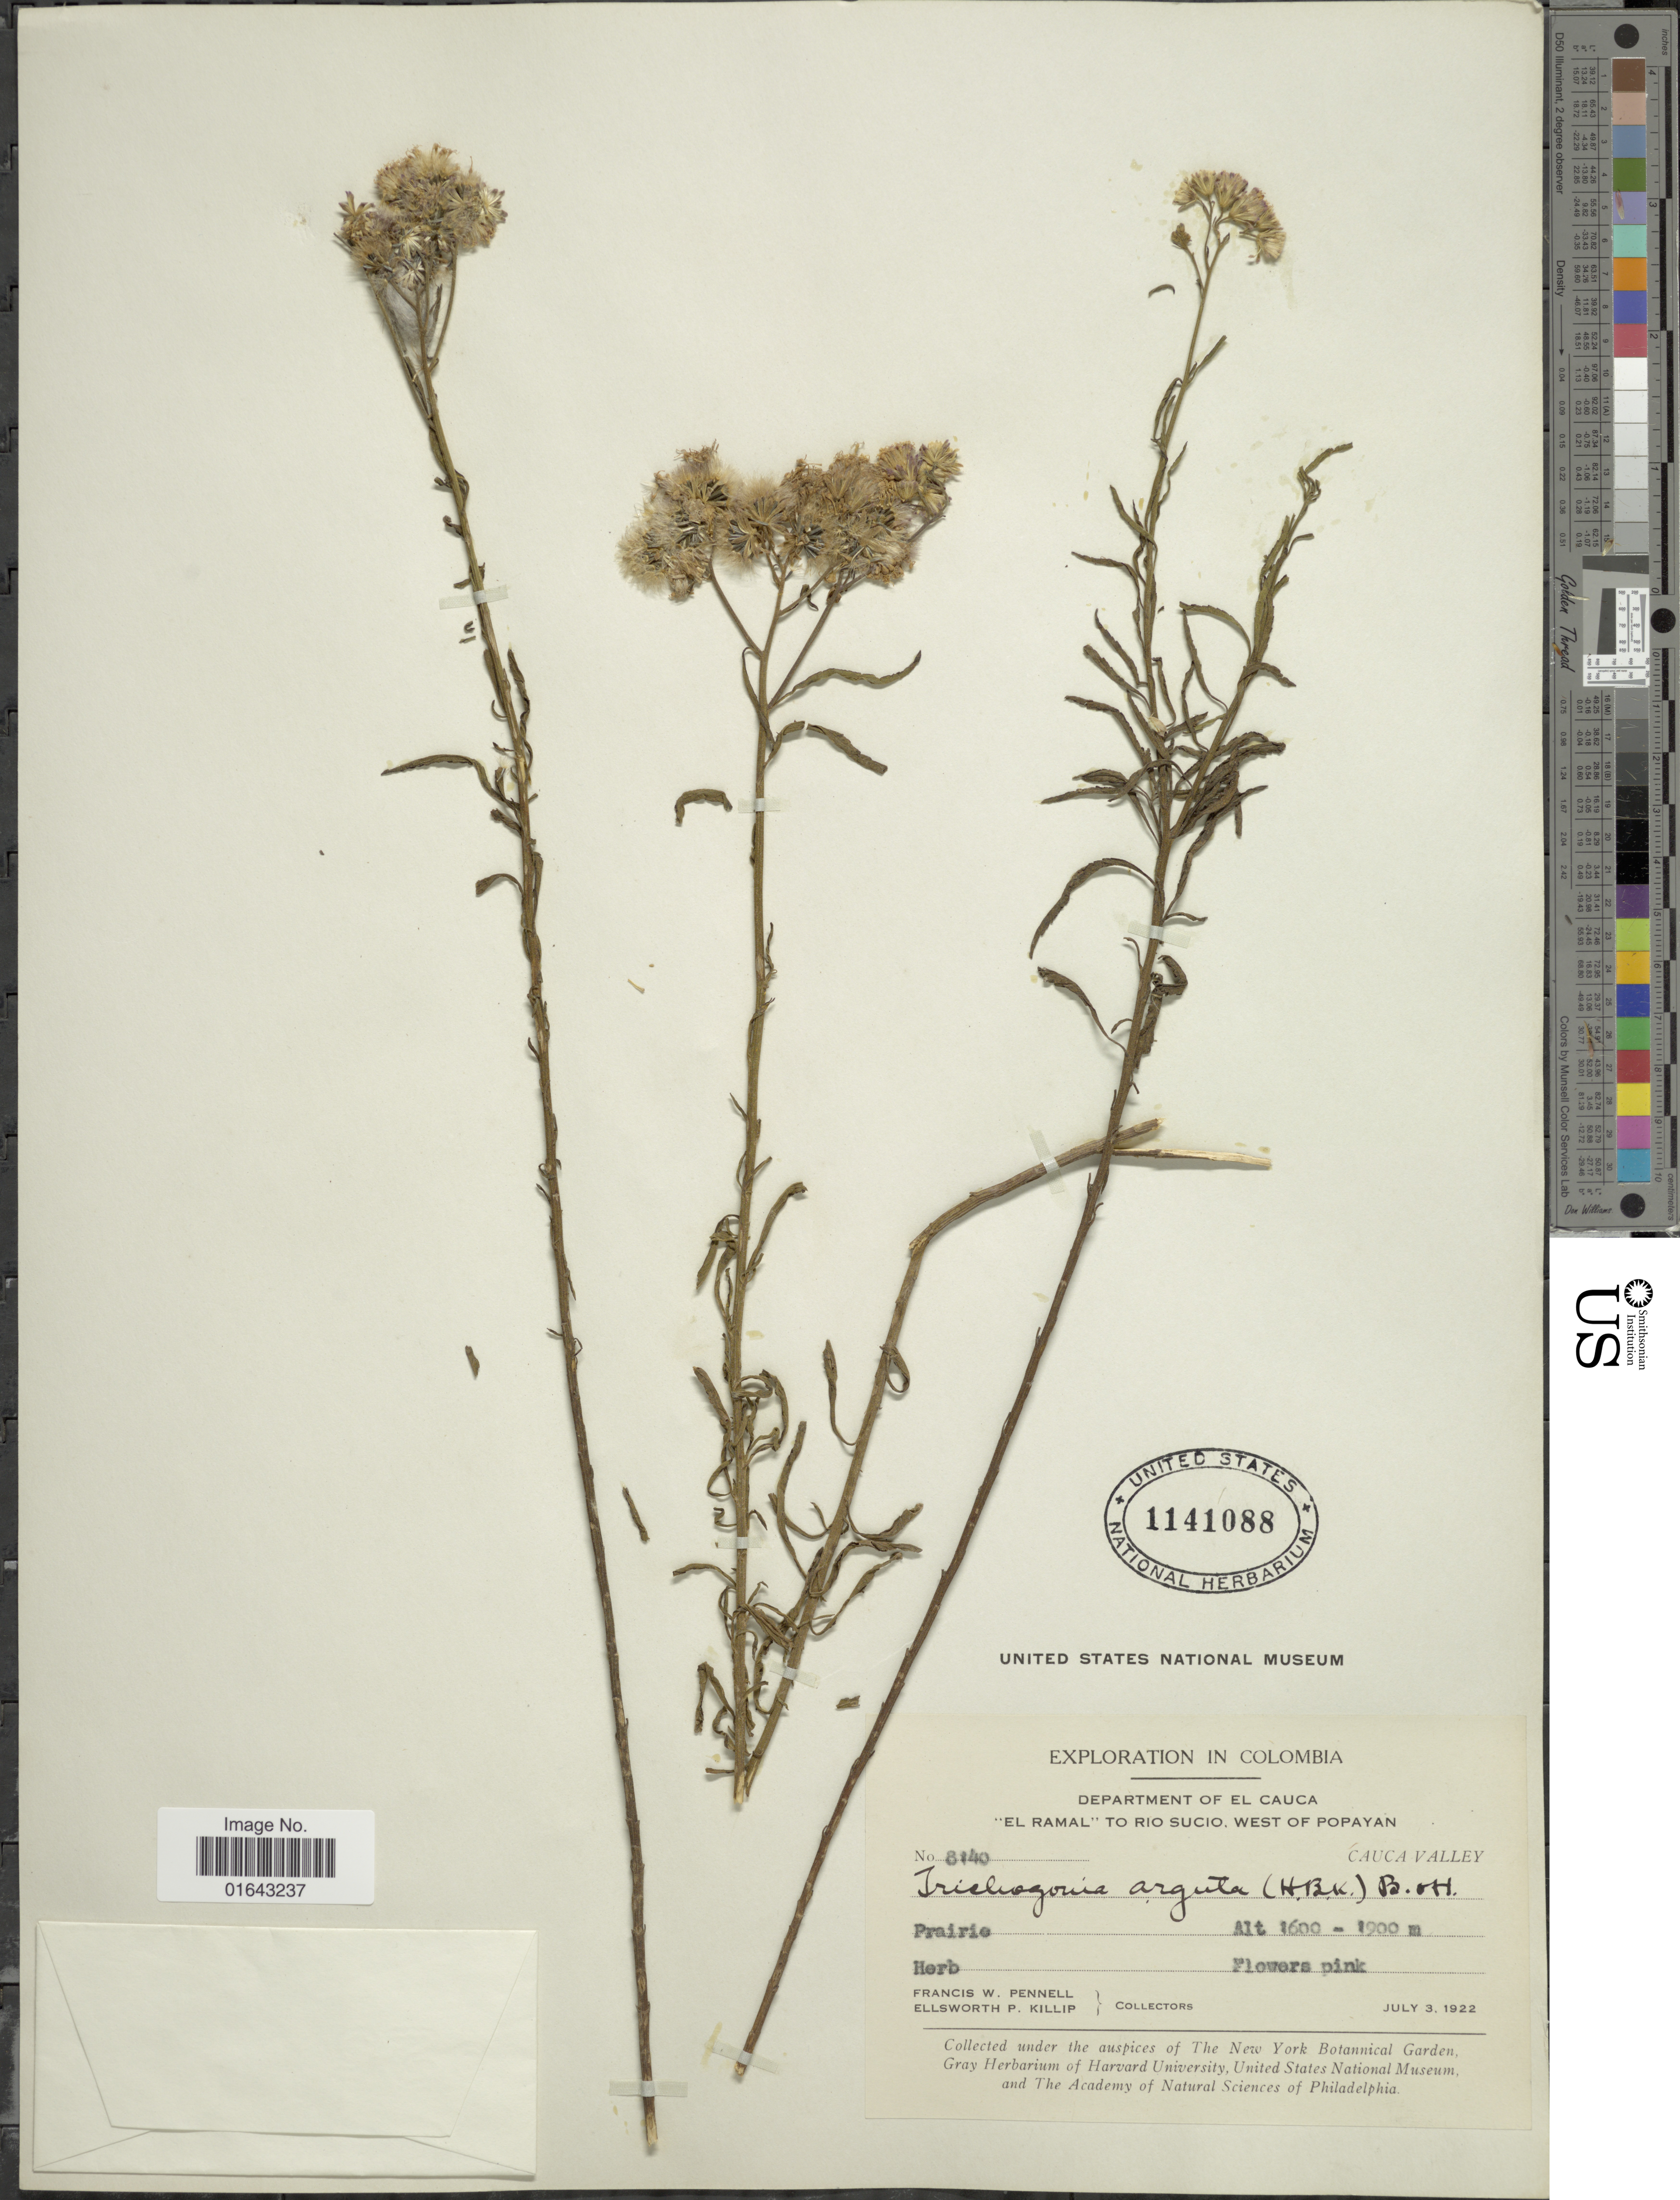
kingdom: Plantae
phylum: Tracheophyta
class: Magnoliopsida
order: Asterales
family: Asteraceae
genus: Trichogonia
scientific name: Trichogonia arguta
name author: (Kunth) Benth. & Hook. f. ex Klatt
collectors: F. W. Pennell & E. P. Killip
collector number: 8140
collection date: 1922-07-03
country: Colombia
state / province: Cauca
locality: Department of El Cauca. "El Ramal" to Rio Sucio, West of Popayan. Cauca Valley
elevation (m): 1600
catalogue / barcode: US 1141088